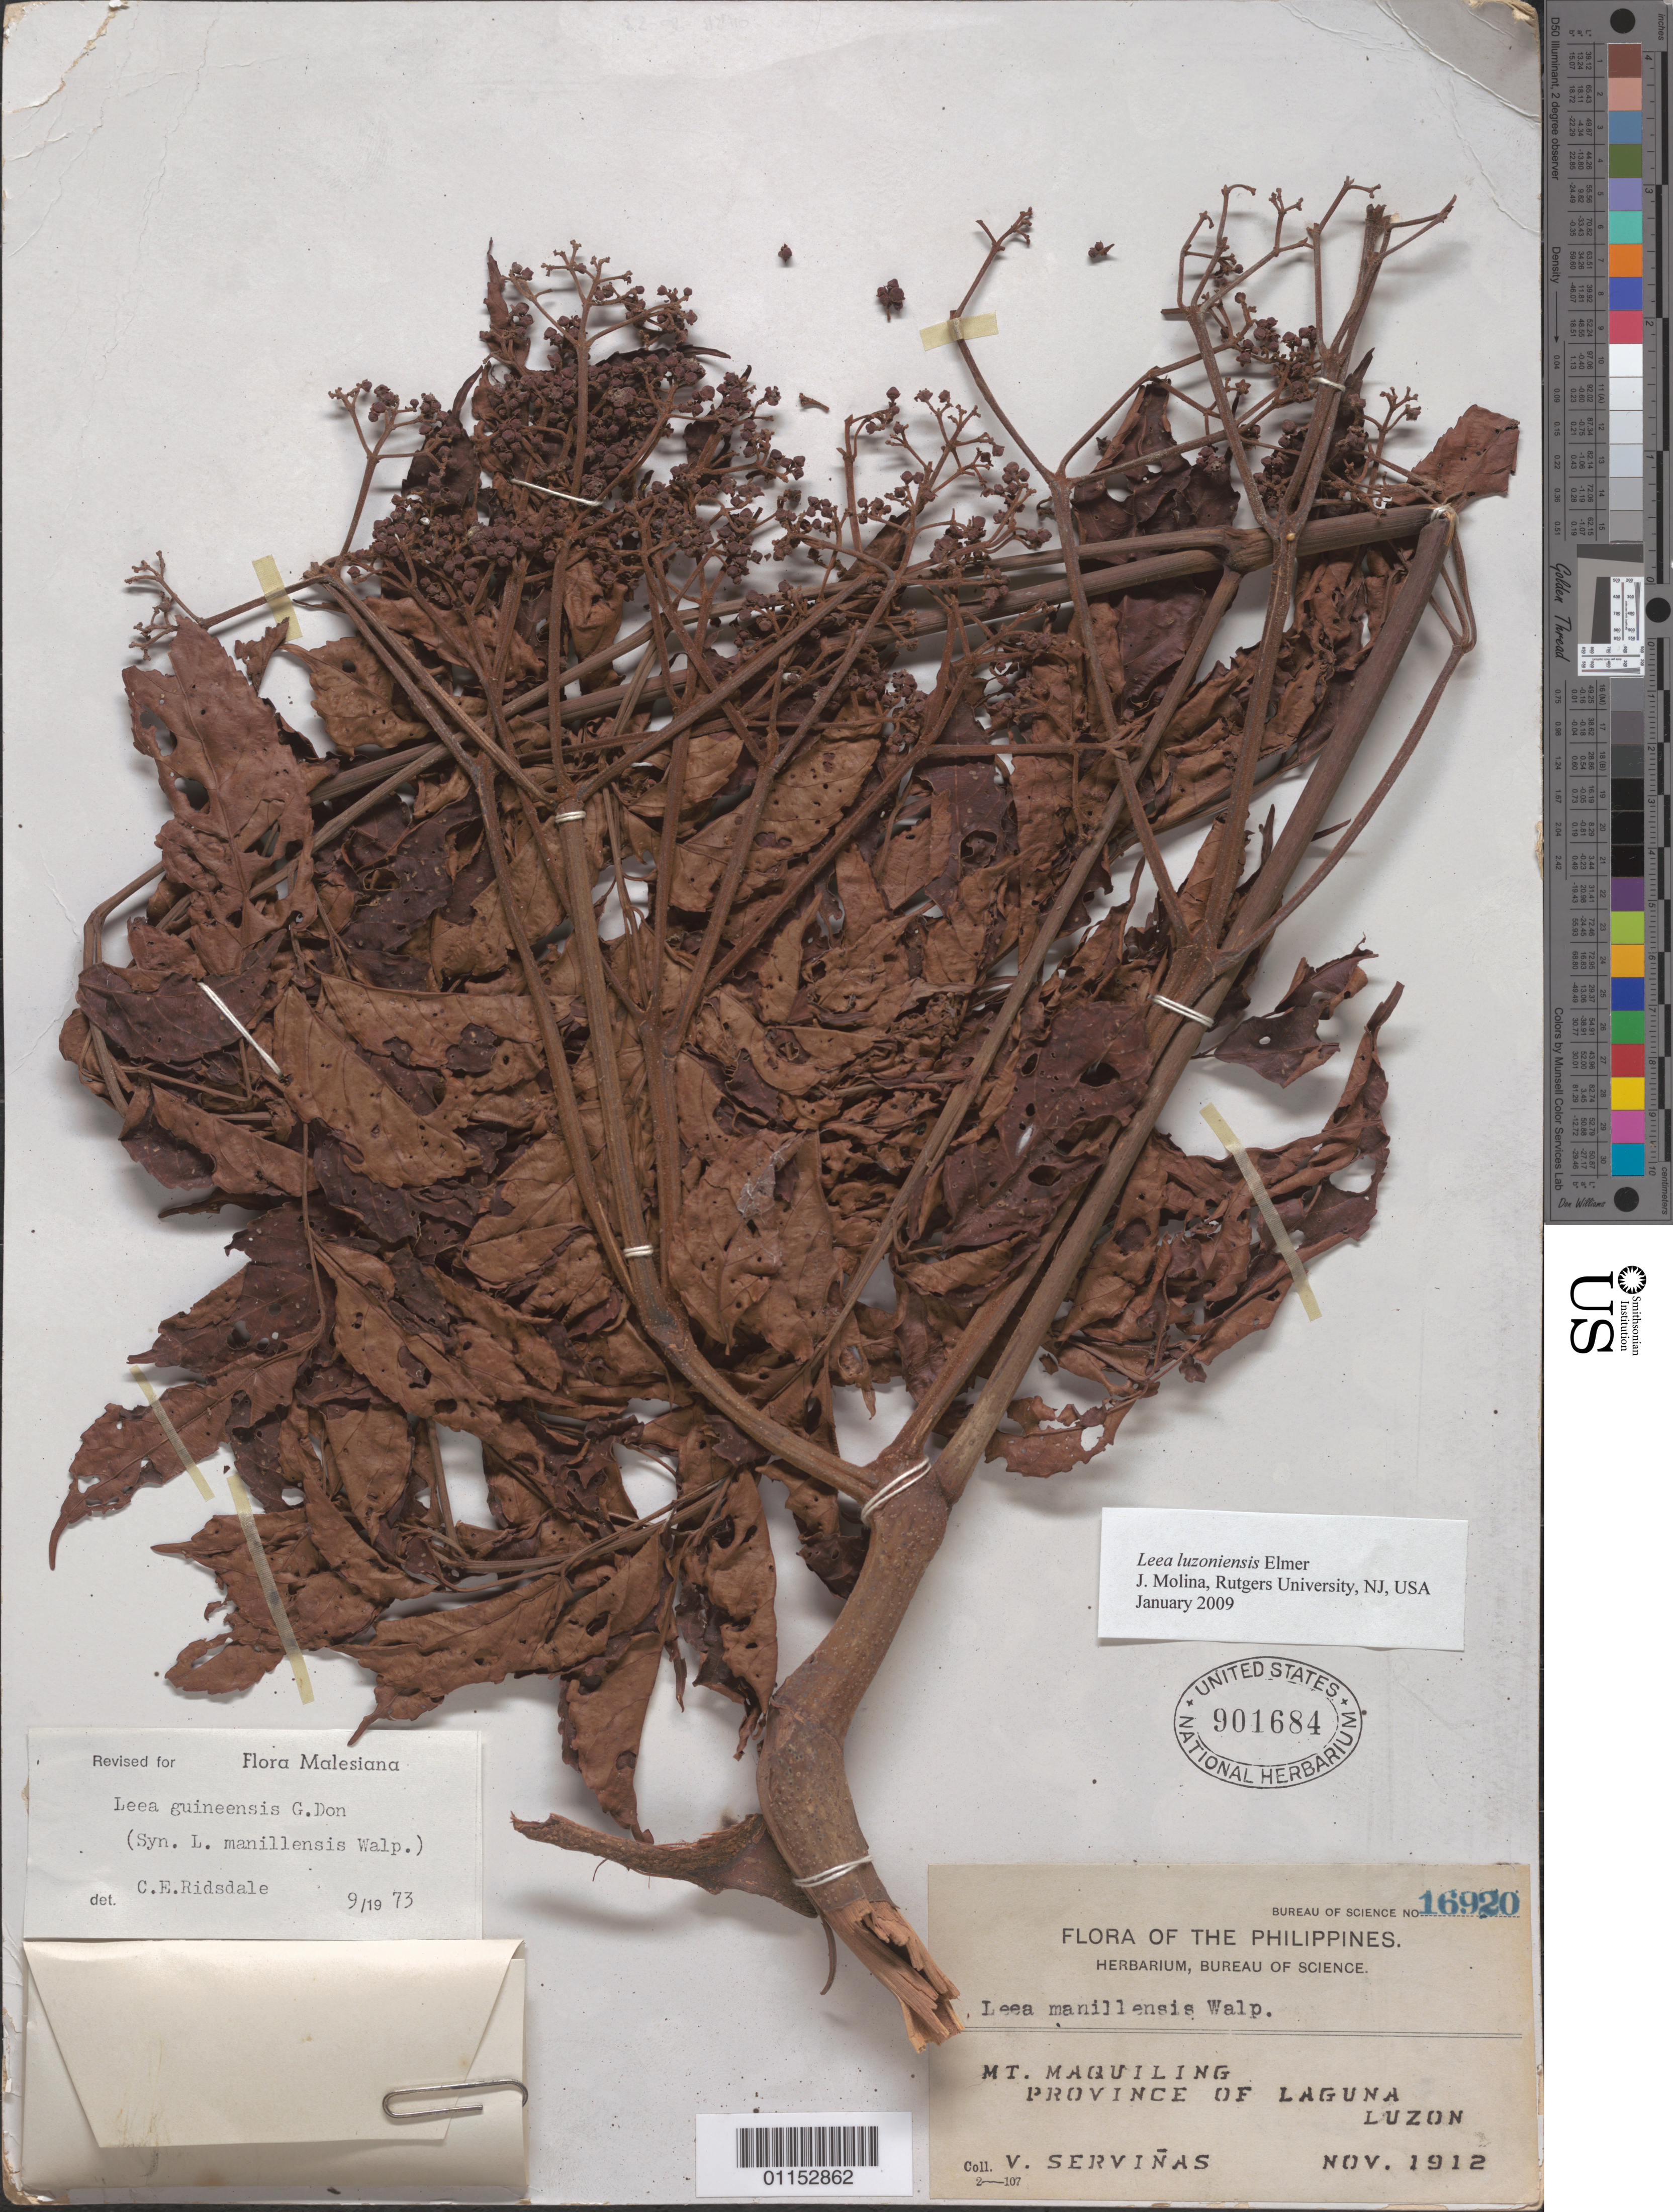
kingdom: Plantae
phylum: Tracheophyta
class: Magnoliopsida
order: Vitales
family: Vitaceae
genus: Leea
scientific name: Leea luzonensis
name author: Elmer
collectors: V. Servinas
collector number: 16920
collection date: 1912-11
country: Philippines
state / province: Calabarzon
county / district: Laguna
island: Luzon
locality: Mt Maquiling. Luzon.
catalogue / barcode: US 901684